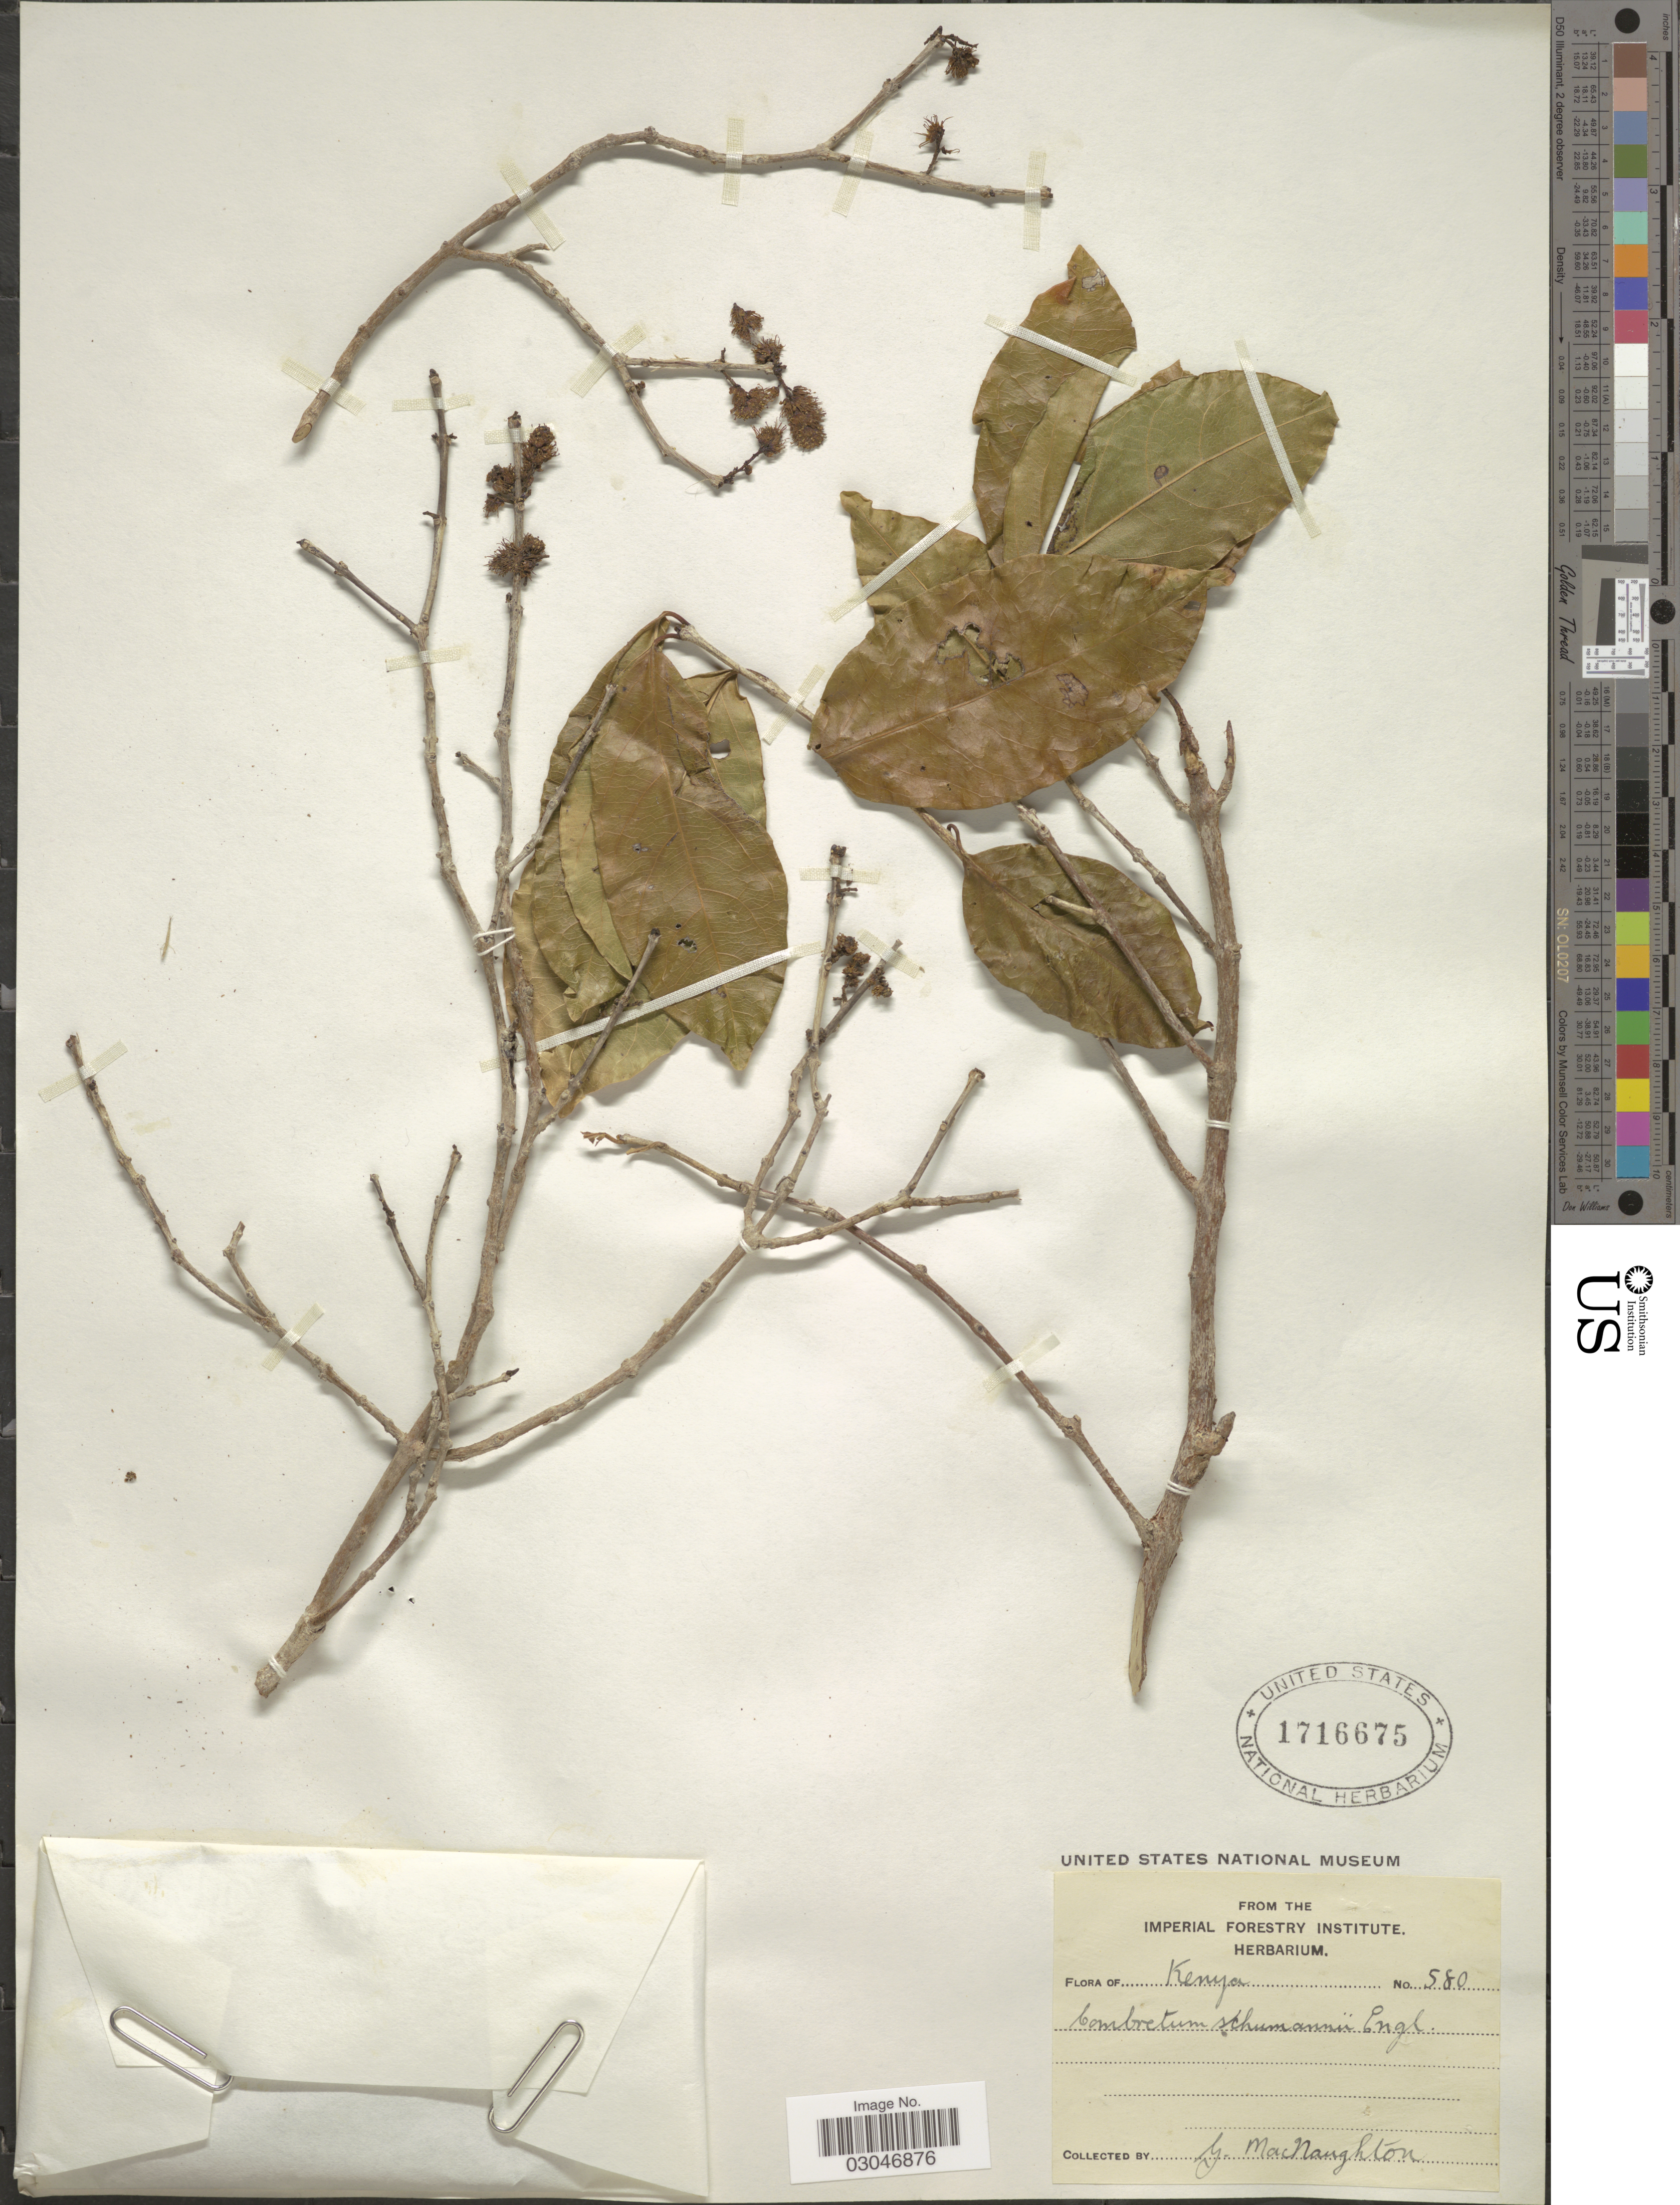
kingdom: Plantae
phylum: Tracheophyta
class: Magnoliopsida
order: Myrtales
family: Combretaceae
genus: Combretum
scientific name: Combretum schumannii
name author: Engl.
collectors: G. Macnaughton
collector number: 580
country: Kenya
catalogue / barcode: US 1716675